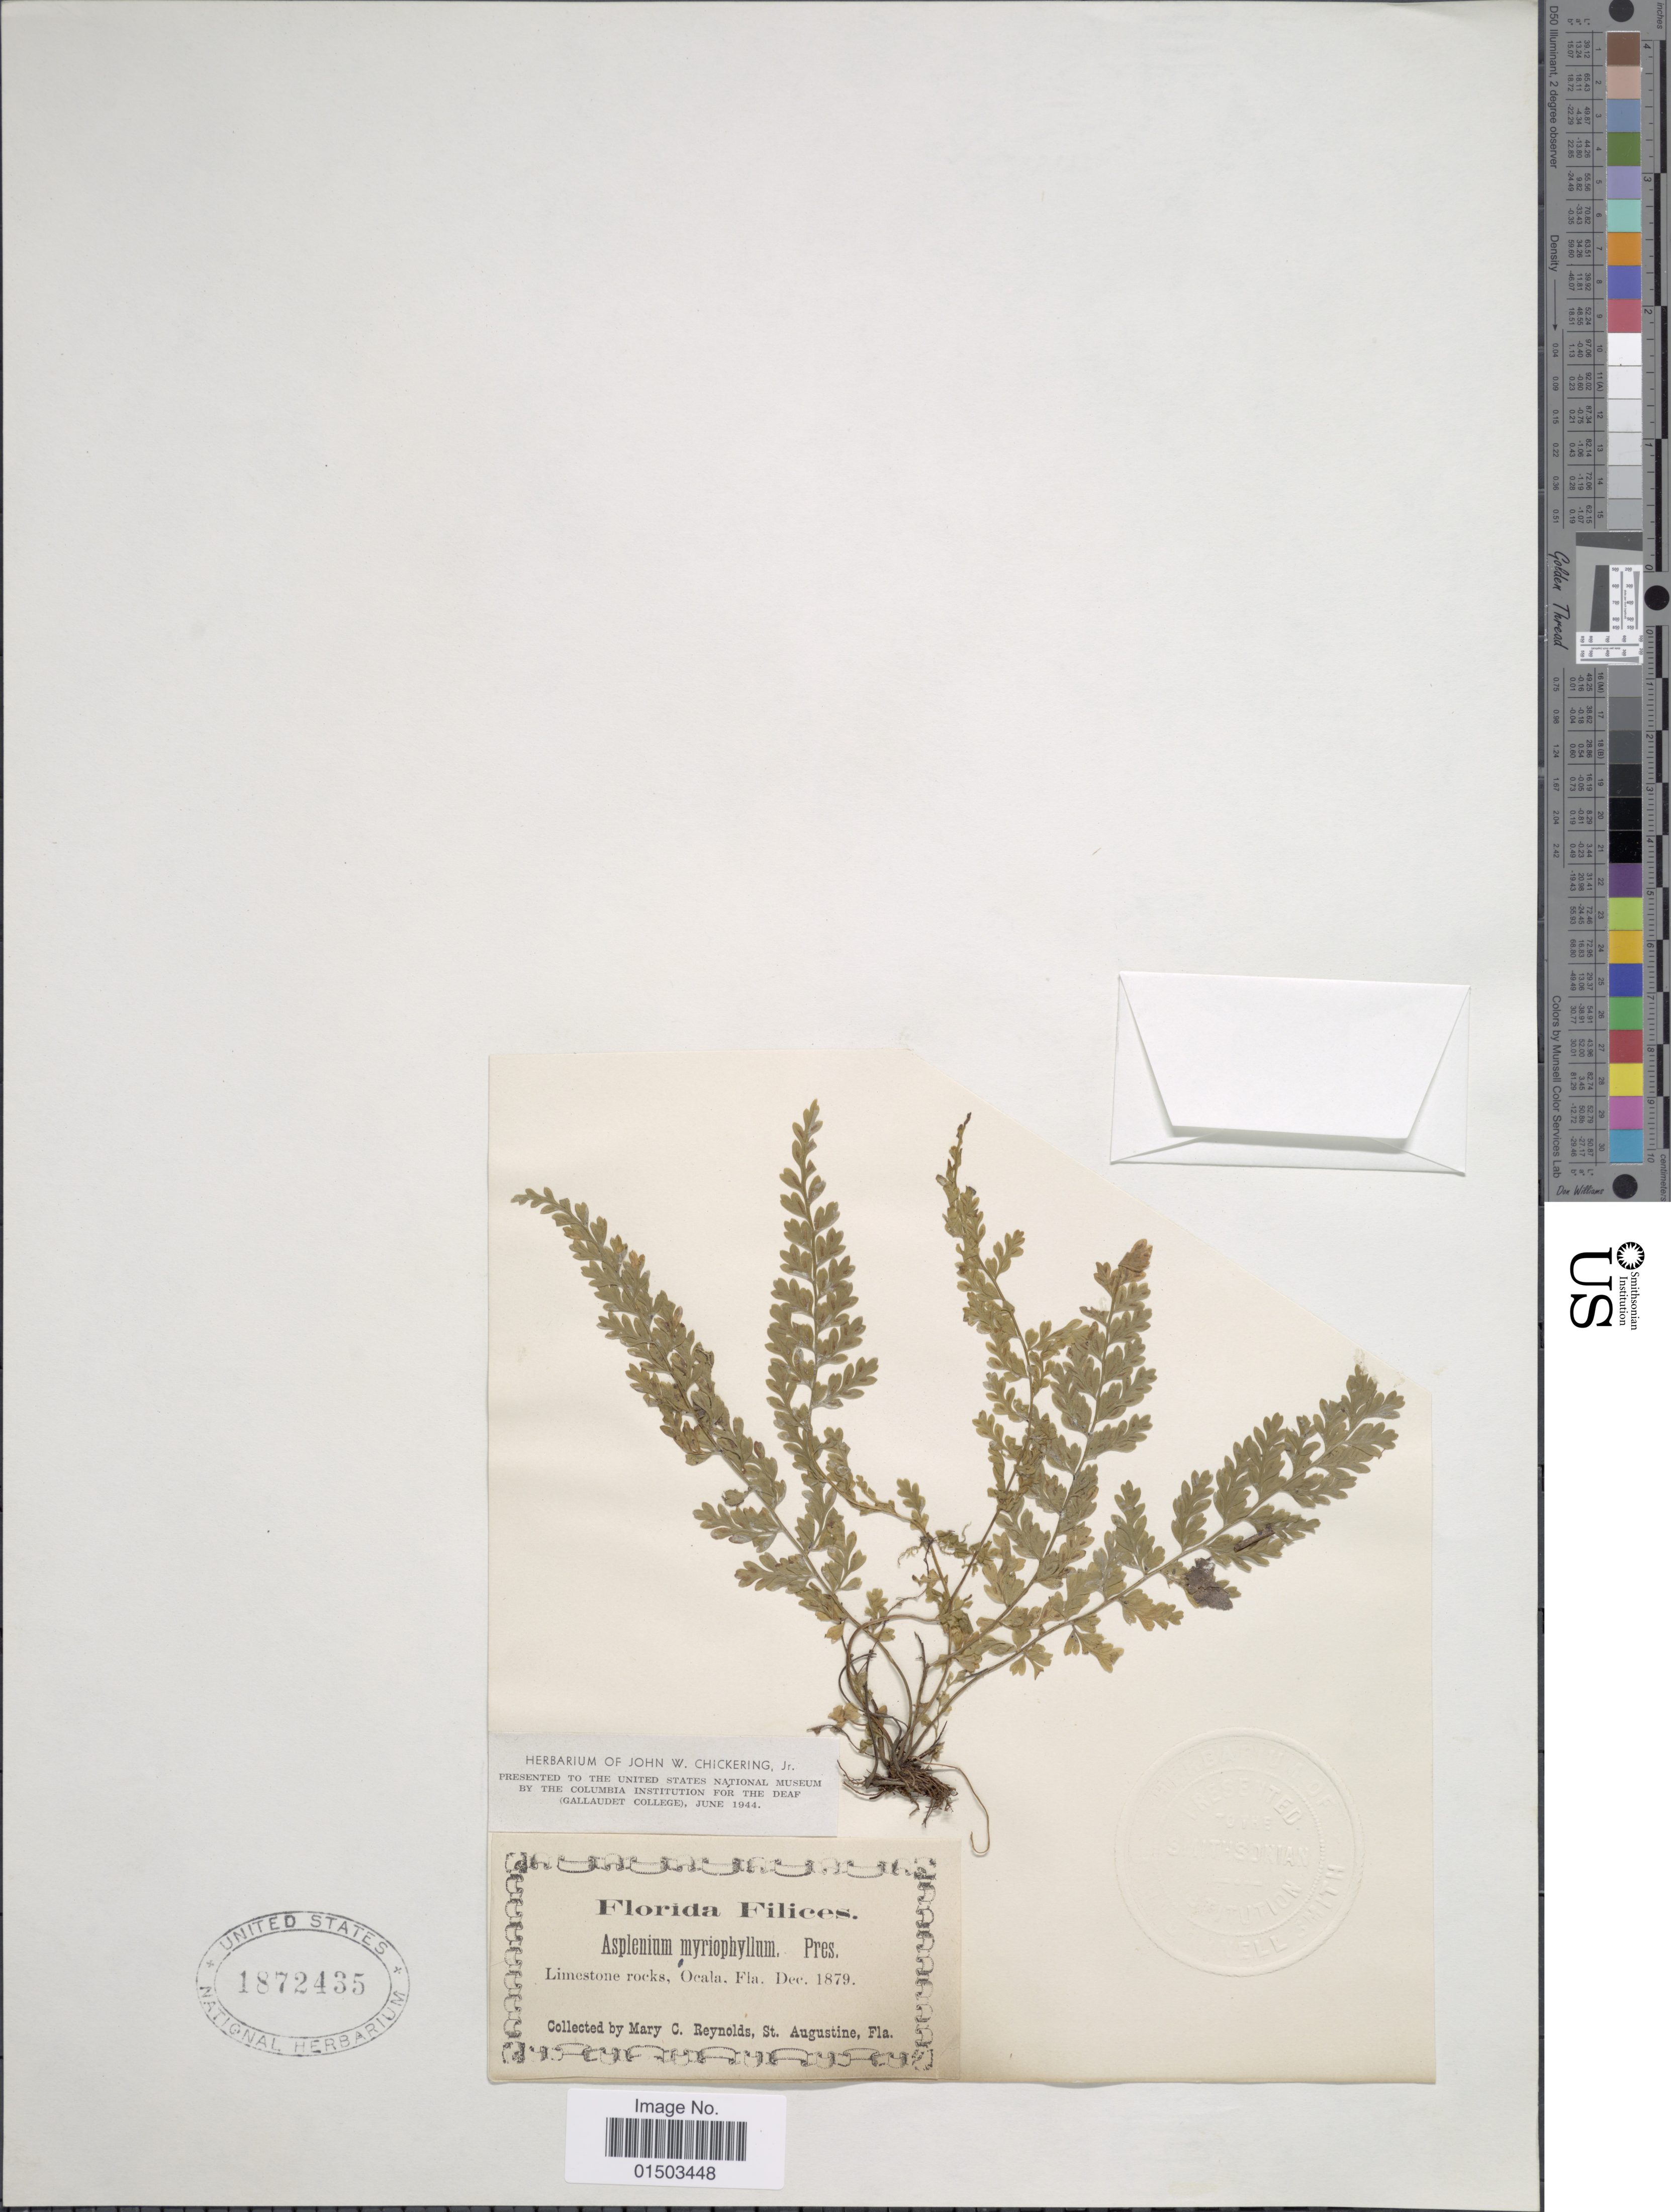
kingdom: Plantae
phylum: Tracheophyta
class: Polypodiopsida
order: Polypodiales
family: Aspleniaceae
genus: Asplenium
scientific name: Asplenium curtissii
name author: Underw.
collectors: M. Reynolds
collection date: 1879-12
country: United States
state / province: Florida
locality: Ocala. Fla.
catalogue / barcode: US 1872435